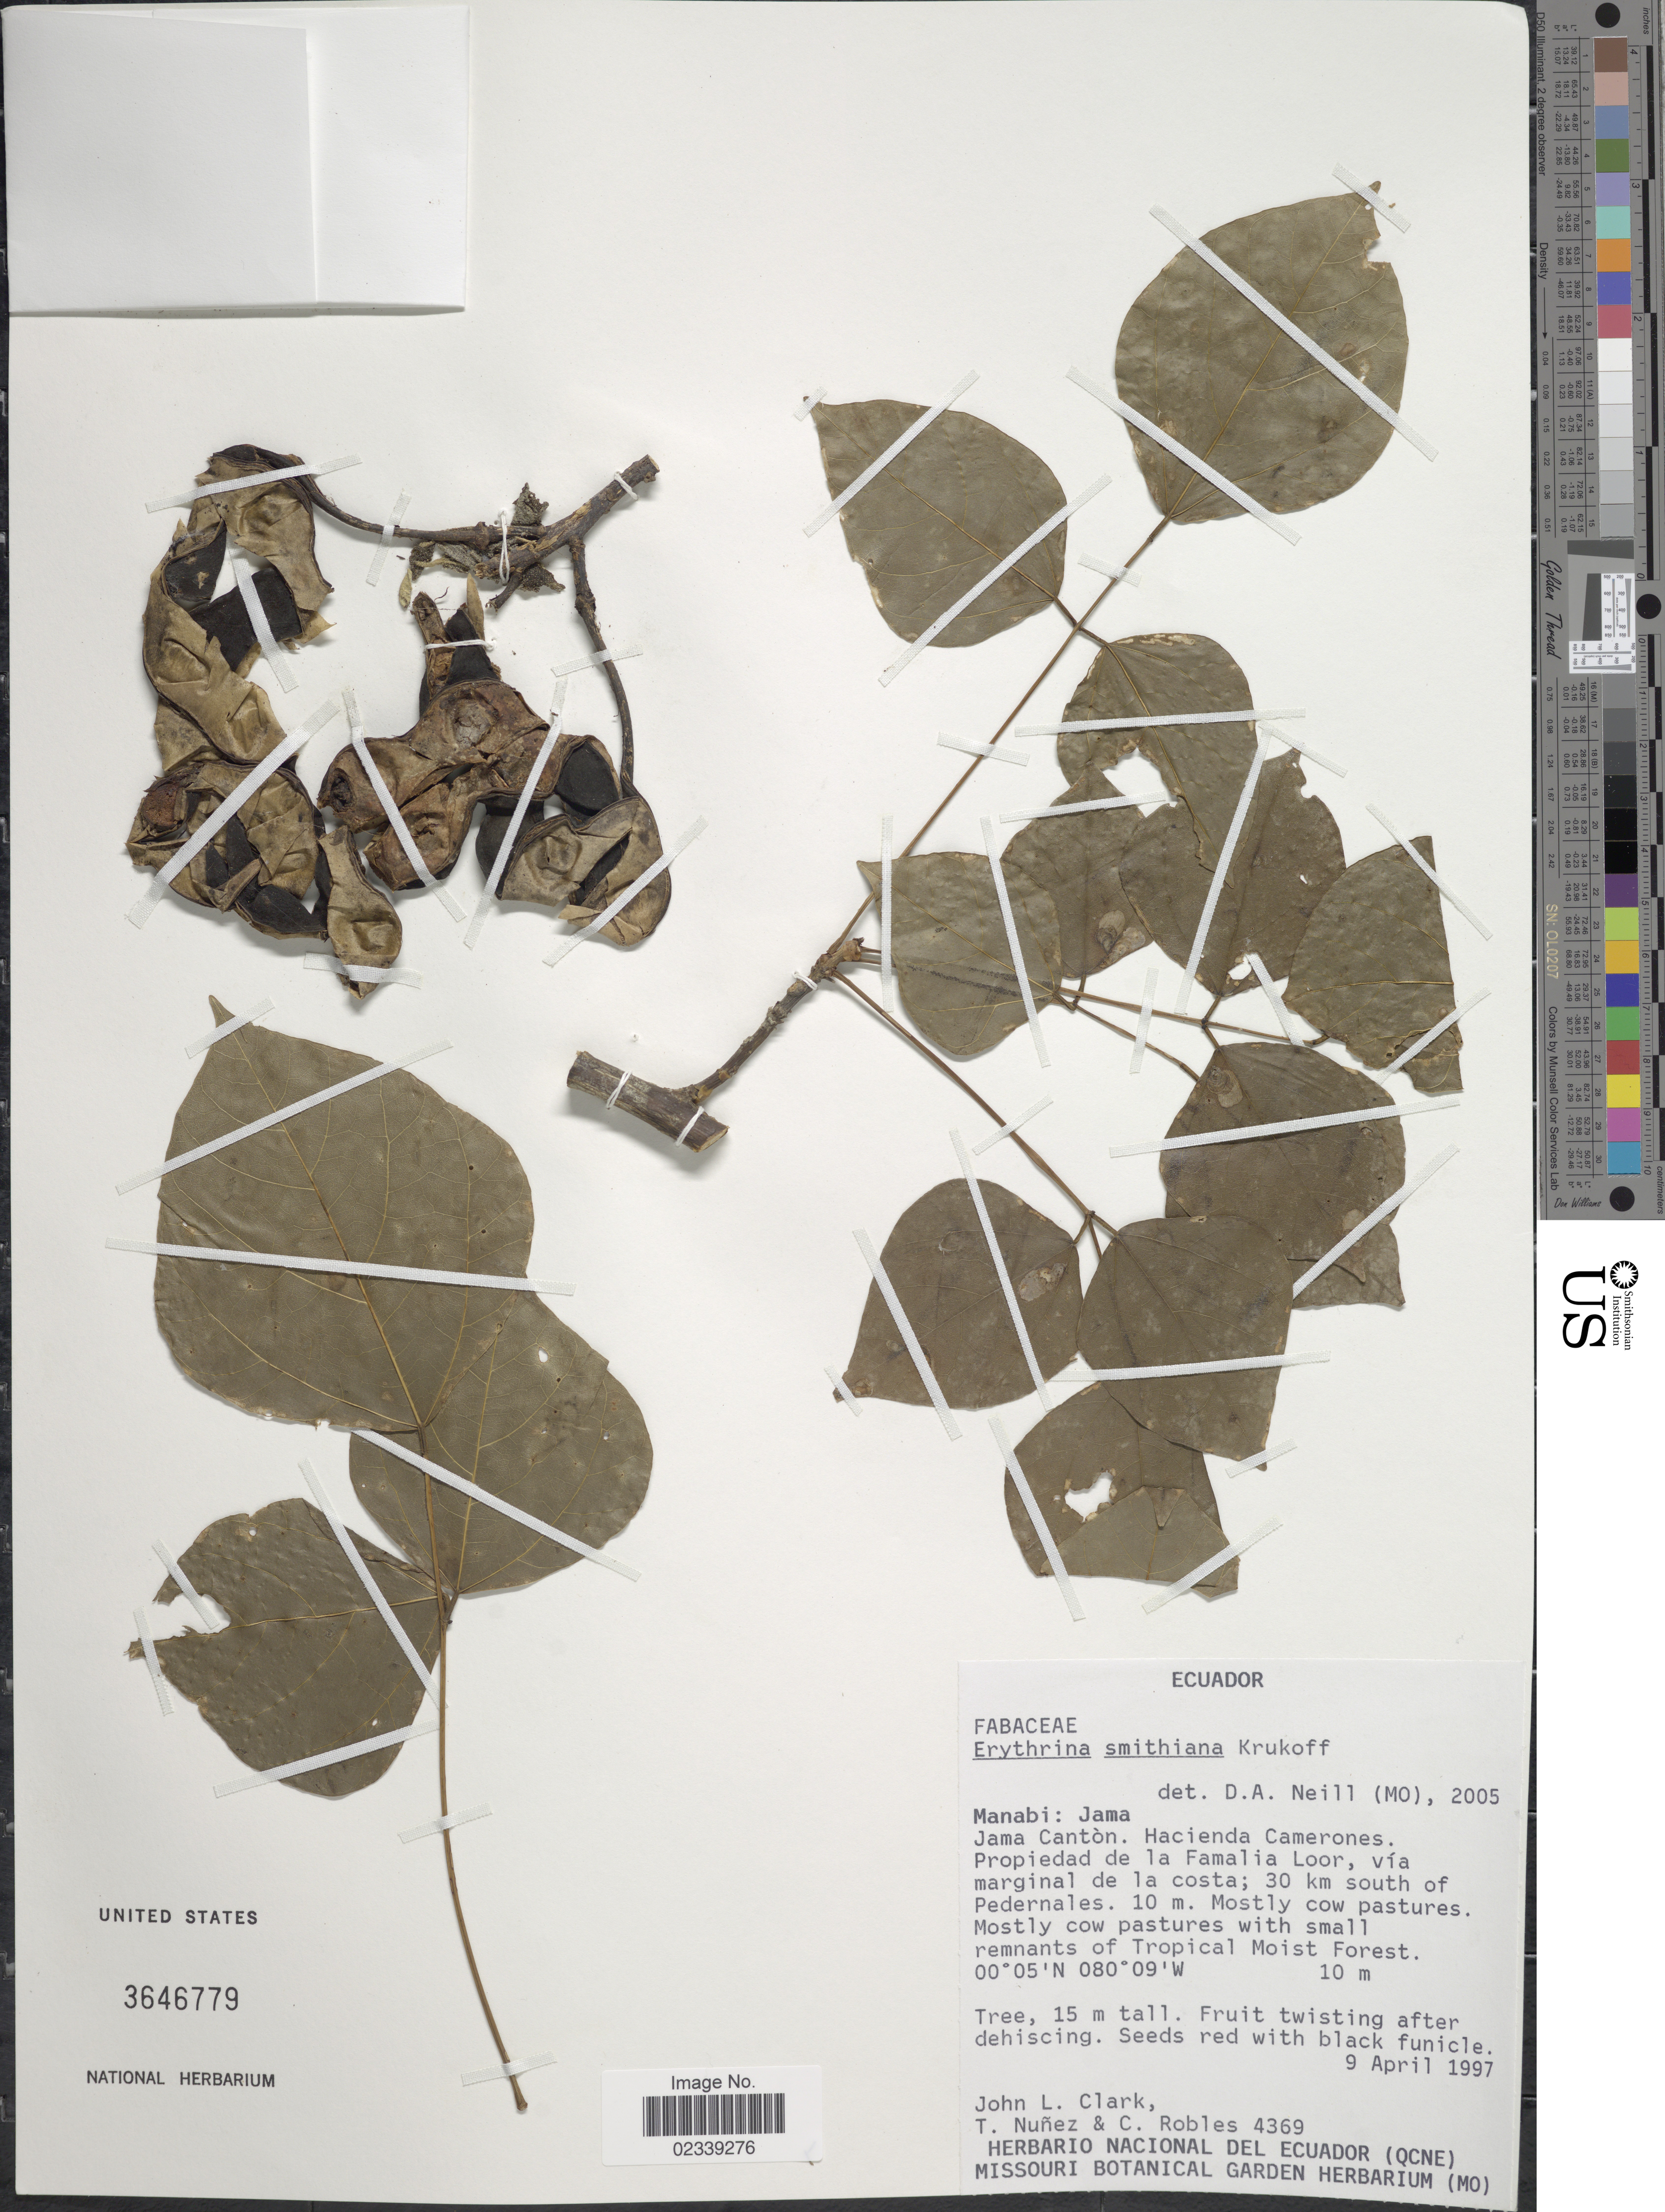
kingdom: Plantae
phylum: Tracheophyta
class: Magnoliopsida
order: Fabales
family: Fabaceae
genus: Erythrina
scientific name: Erythrina smithiana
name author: Krukoff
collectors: J. L. Clark, T. Núñez & C. Robles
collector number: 4369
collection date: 1997-04-09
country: Ecuador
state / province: Manabí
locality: Jama, Jama Canton, Hacienda Camerones, Propiedad de la Famalia Loor, via marginal de la costa; 30 km south of Pedernales.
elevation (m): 10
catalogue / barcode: US 3646779